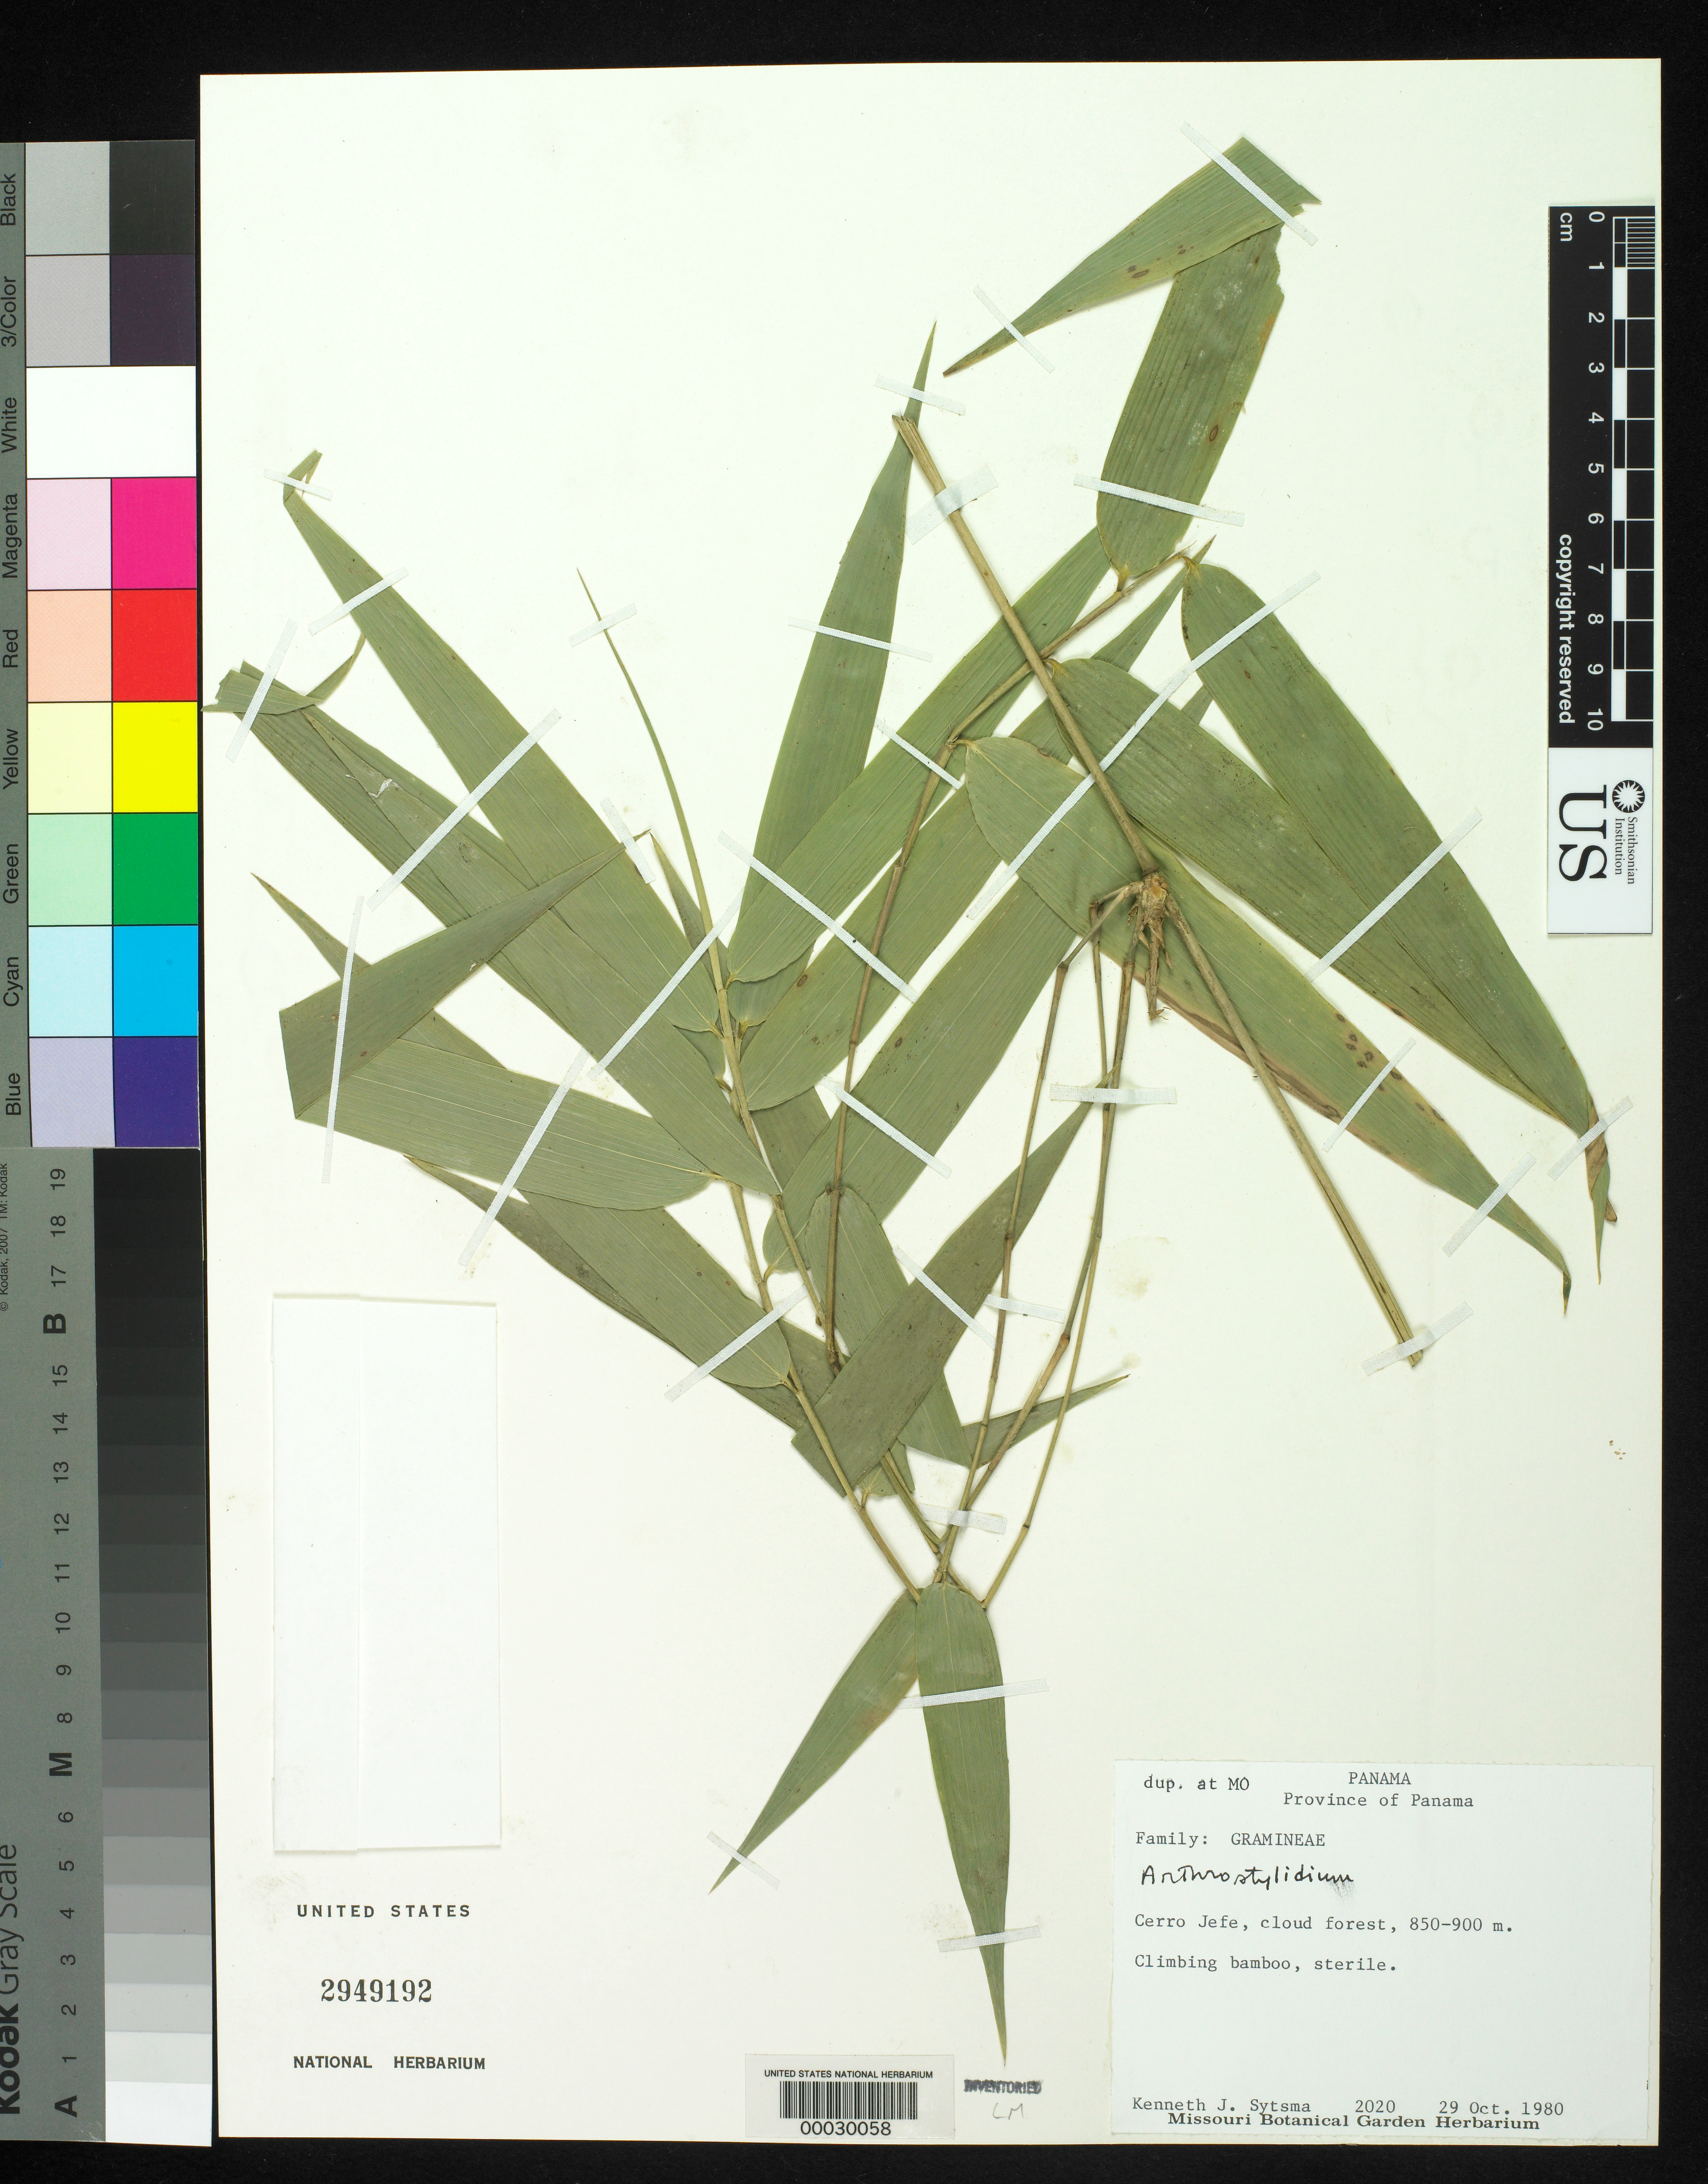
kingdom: Plantae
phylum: Tracheophyta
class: Liliopsida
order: Poales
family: Poaceae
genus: Arthrostylidium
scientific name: Arthrostylidium sp.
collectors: K. J. Sytsma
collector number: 2020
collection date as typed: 29 Oct 1980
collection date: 1980-10-29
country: Panama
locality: NW of Boquete towards Parque Nacional Volcan Baru.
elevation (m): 850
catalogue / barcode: US 2949192